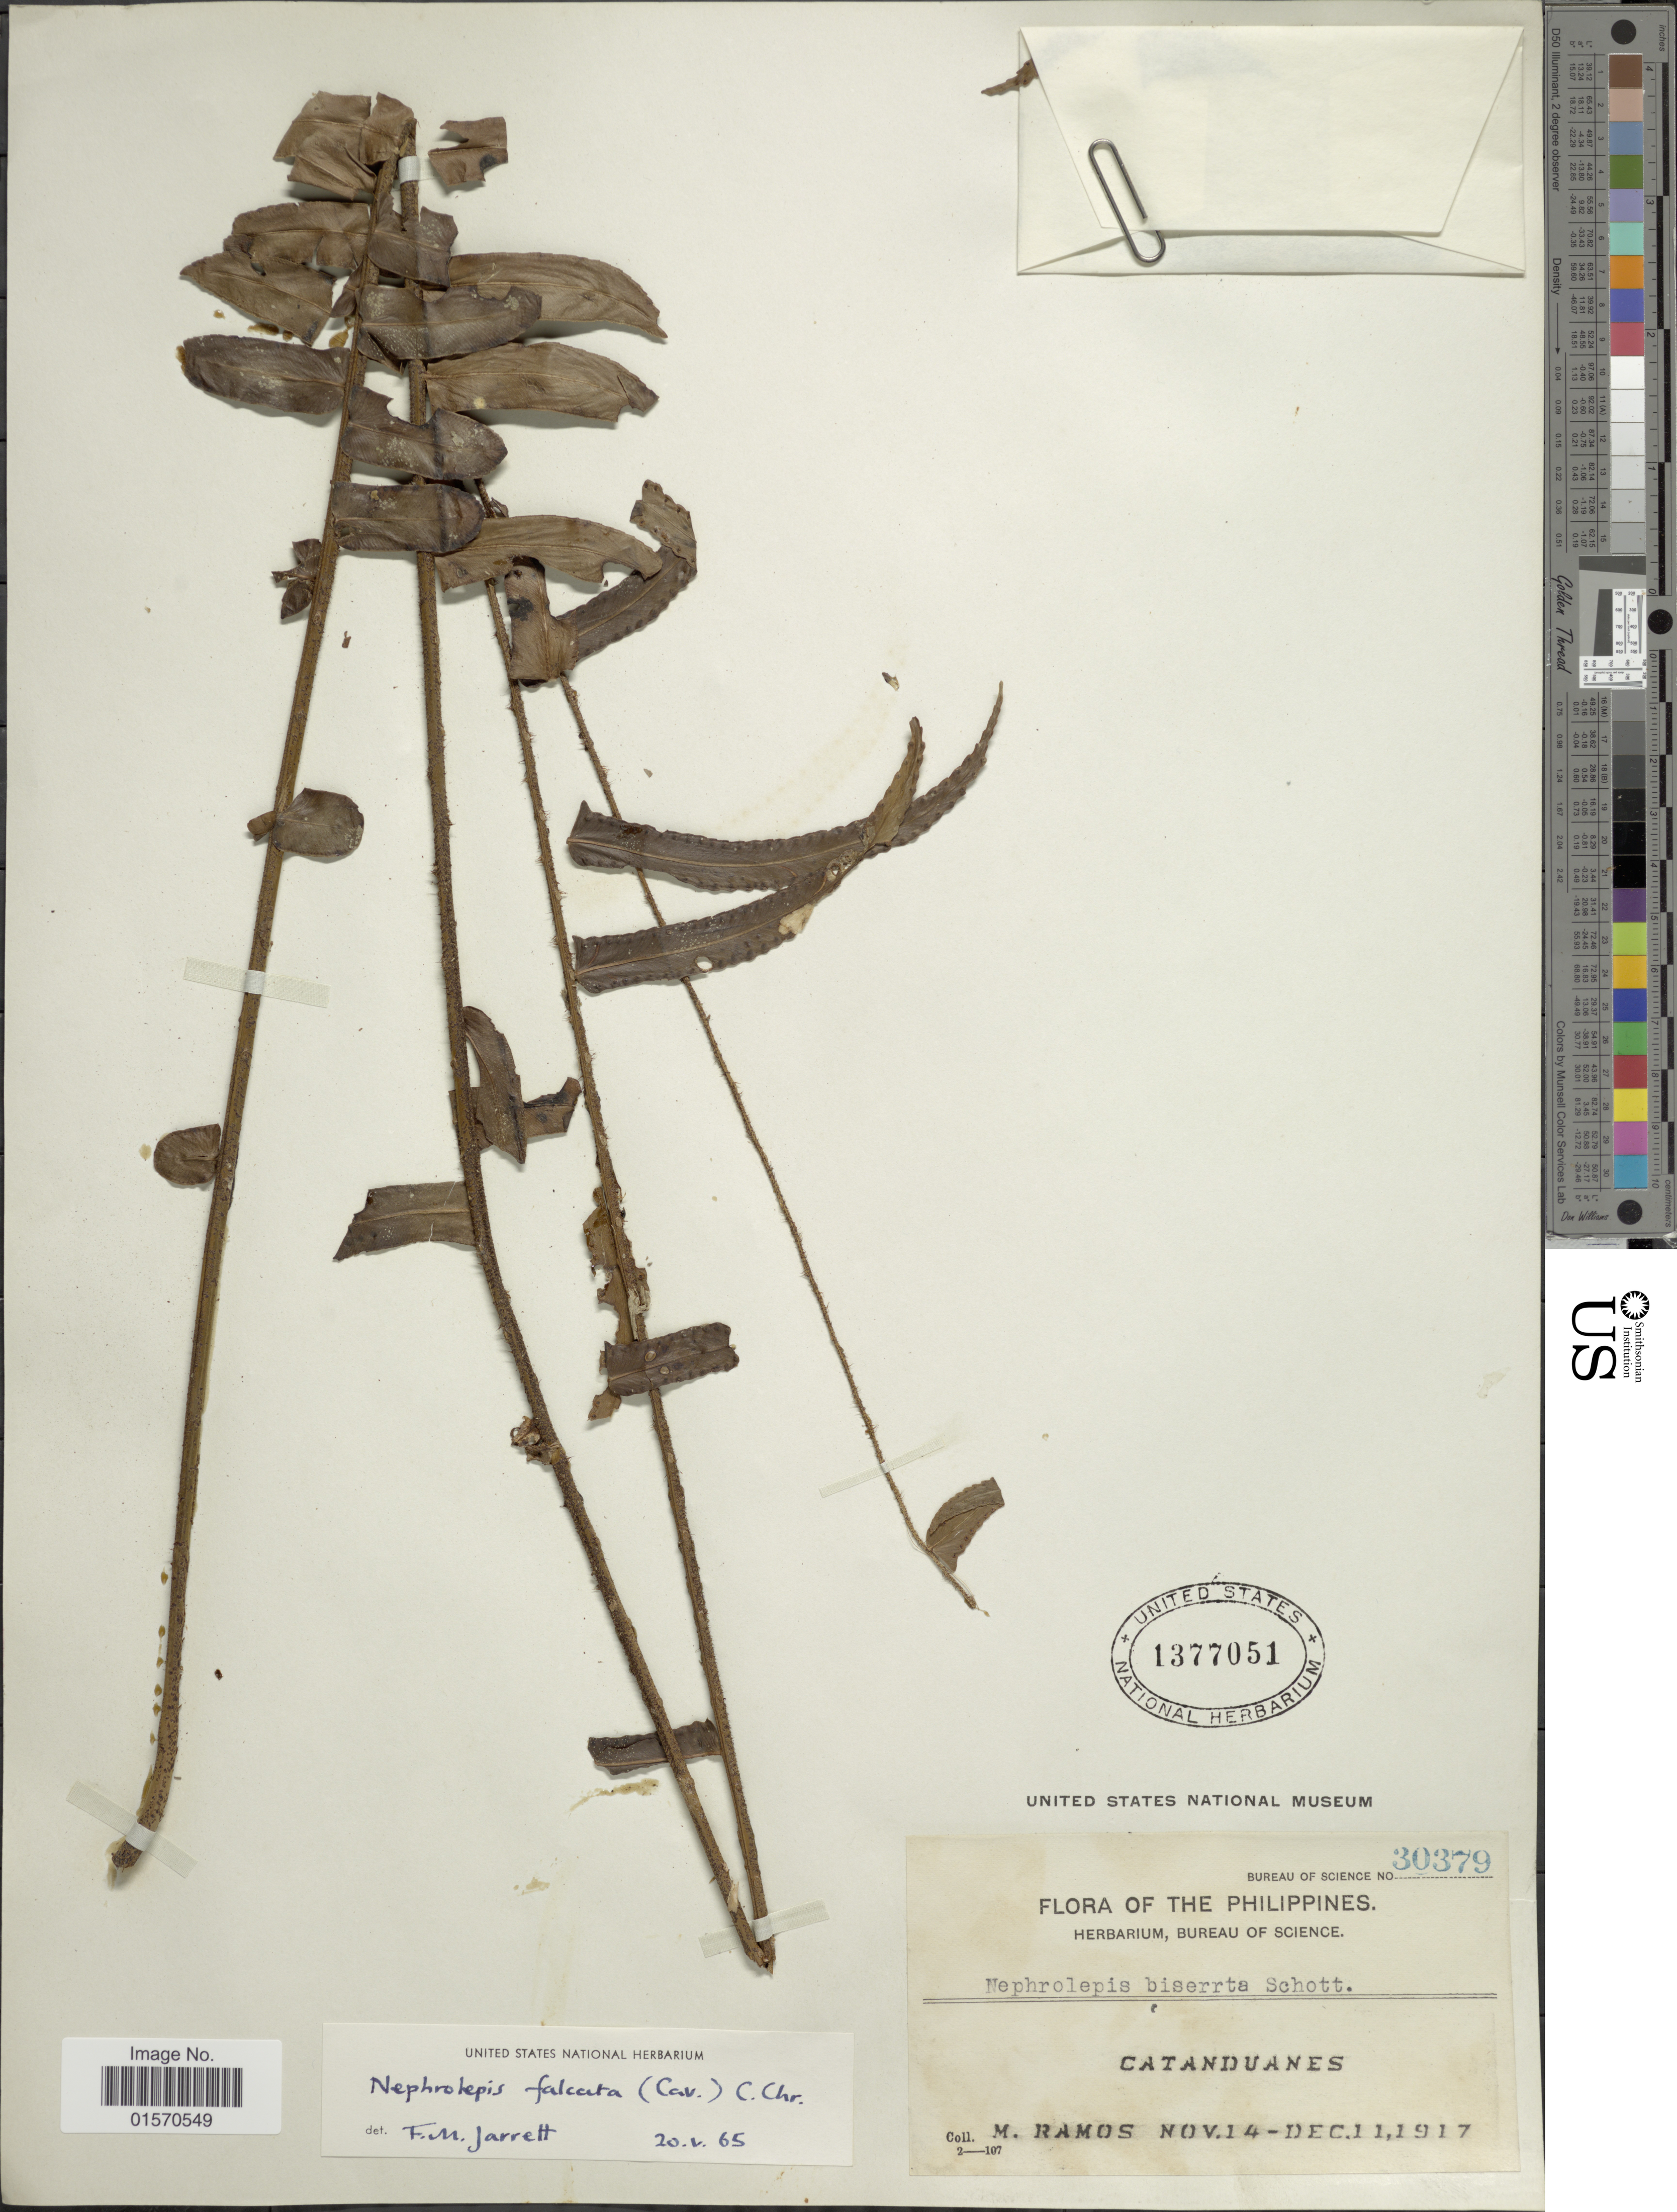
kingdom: Plantae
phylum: Tracheophyta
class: Polypodiopsida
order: Polypodiales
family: Nephrolepidaceae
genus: Nephrolepis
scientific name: Nephrolepis falcata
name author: (Cav.) C. Chr.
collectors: M. Ramos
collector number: Bureau of Science 30379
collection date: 1917-11-14/1917-12-11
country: Philippines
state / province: Bicol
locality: Catanduanes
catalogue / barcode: US 1377051